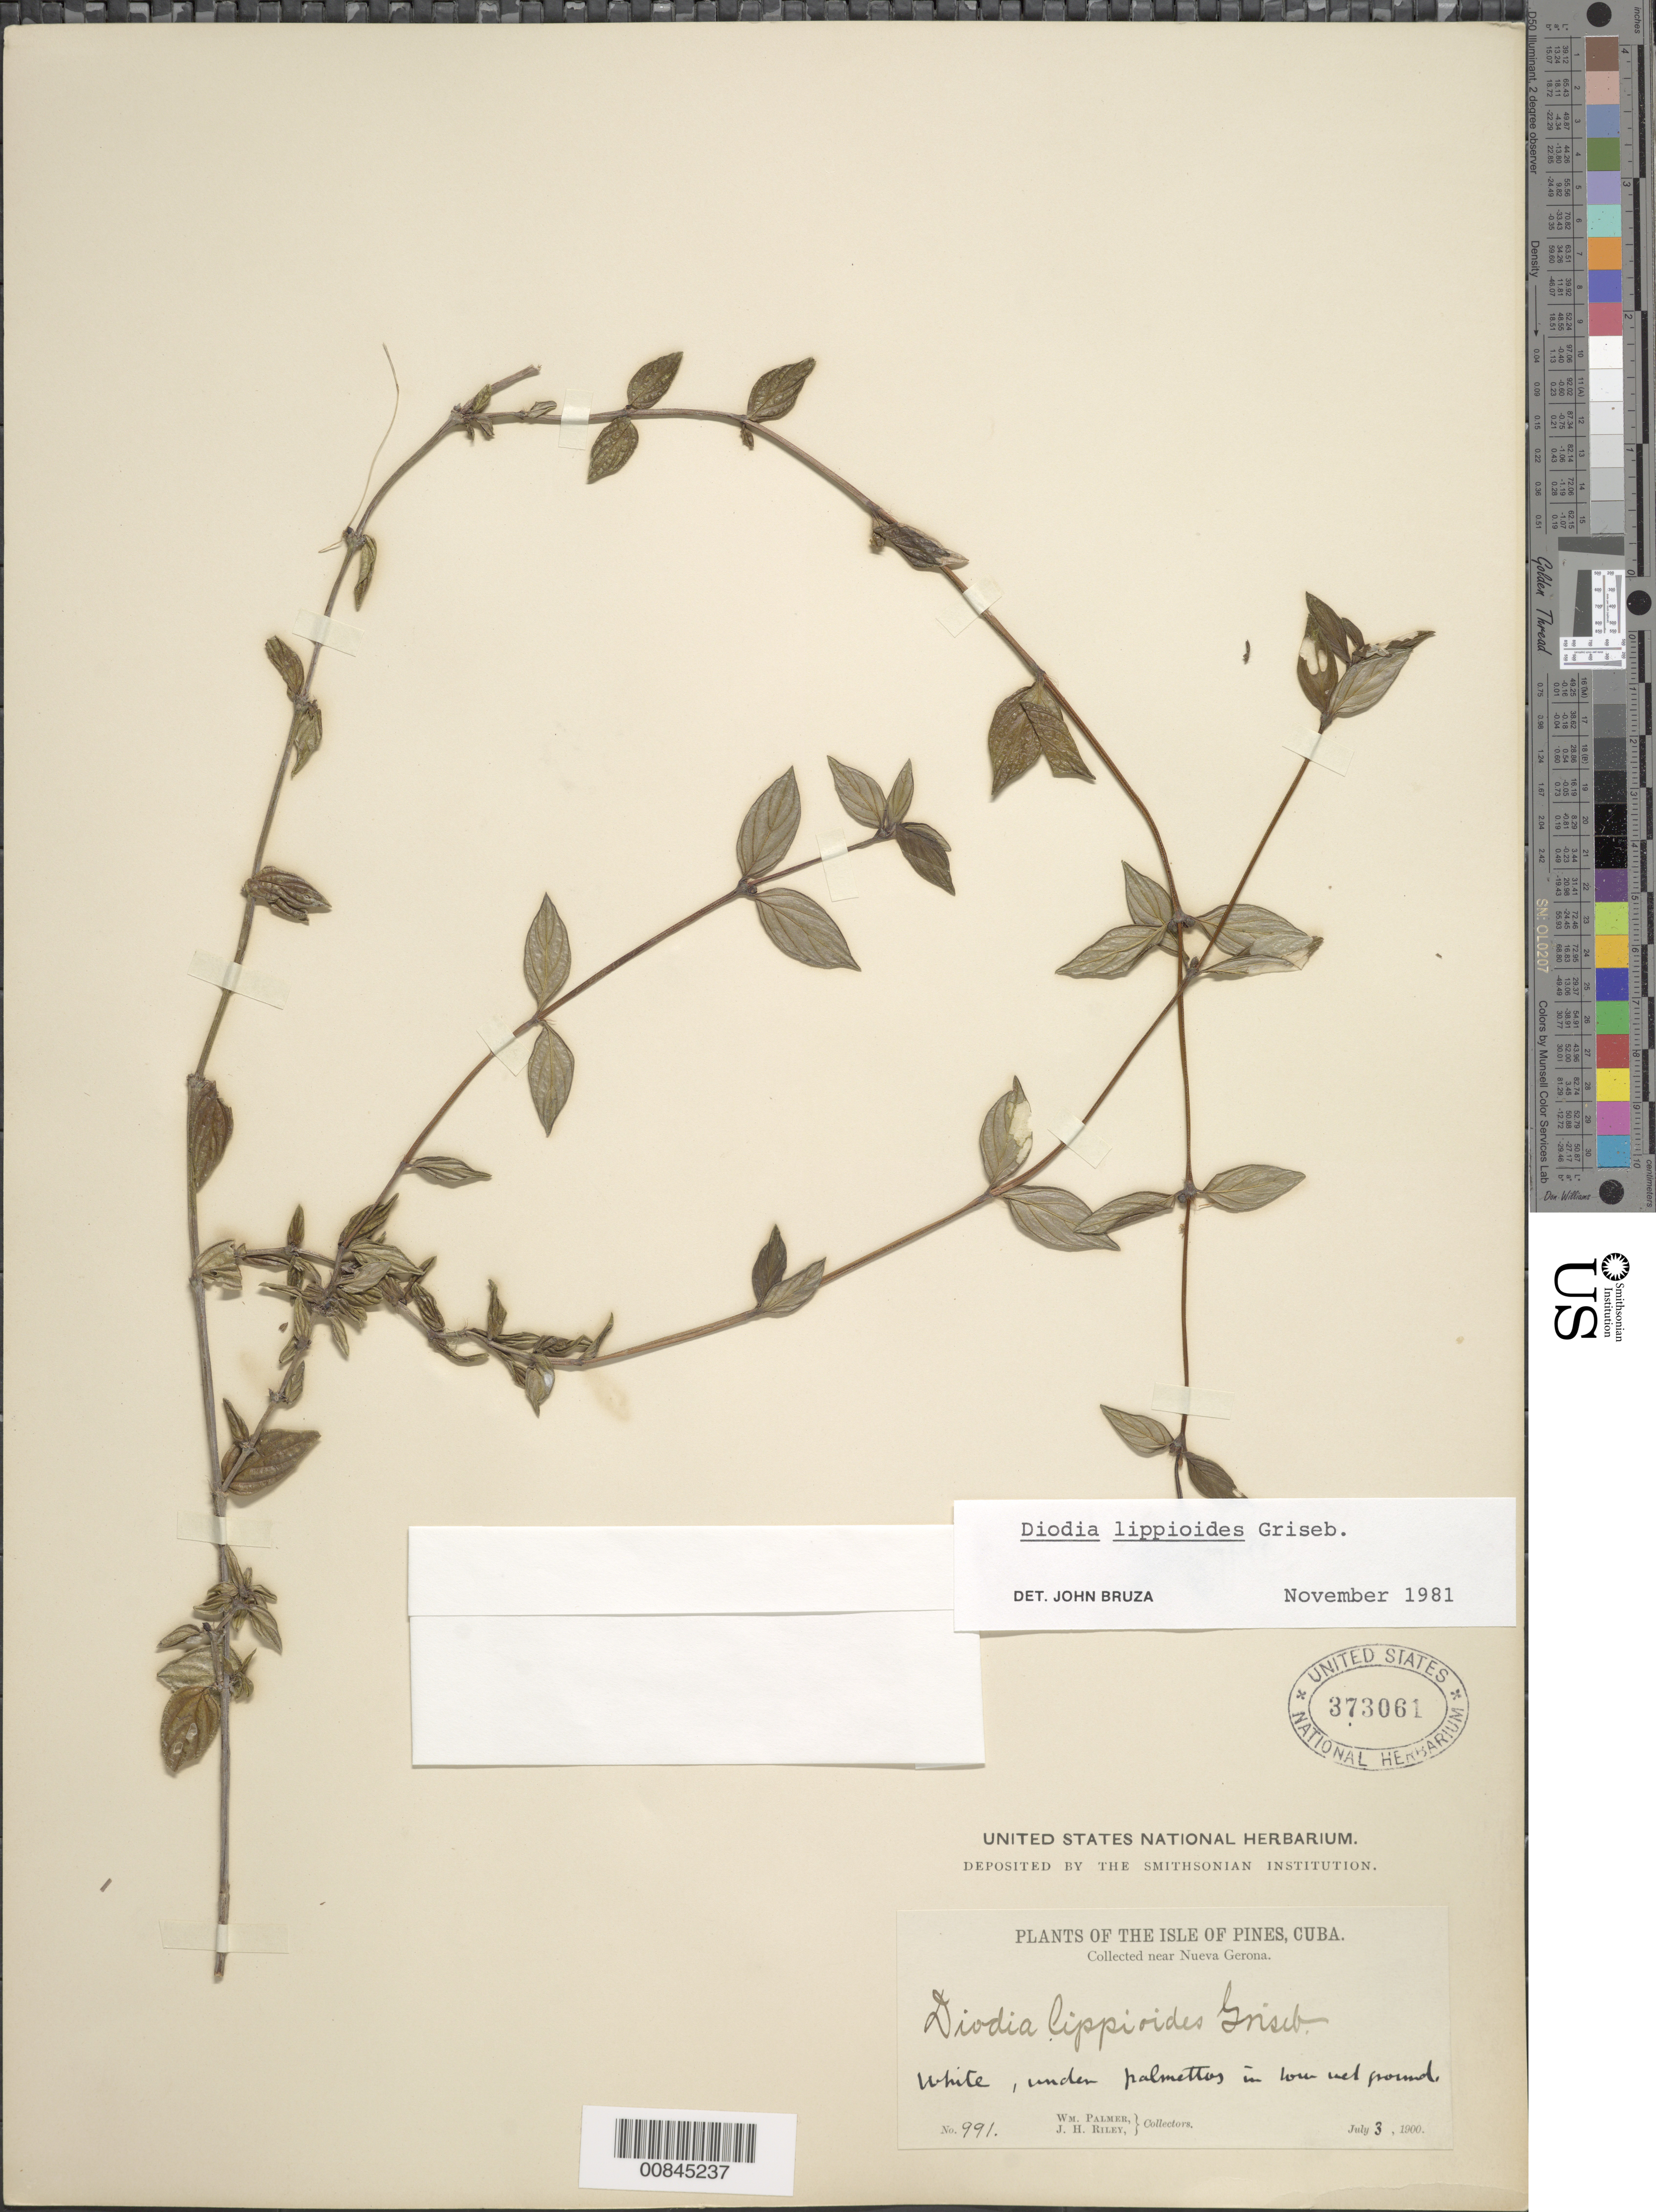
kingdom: Plantae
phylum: Tracheophyta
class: Magnoliopsida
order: Gentianales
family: Rubiaceae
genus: Diodia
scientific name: Diodia lippioides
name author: Griseb.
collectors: W. Palmer & J. H. Riley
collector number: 991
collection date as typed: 03 Jul 1900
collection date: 1900-07-03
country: Cuba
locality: Near Nueba Gerona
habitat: Under palmettos, on low wet ground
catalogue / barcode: US 373061